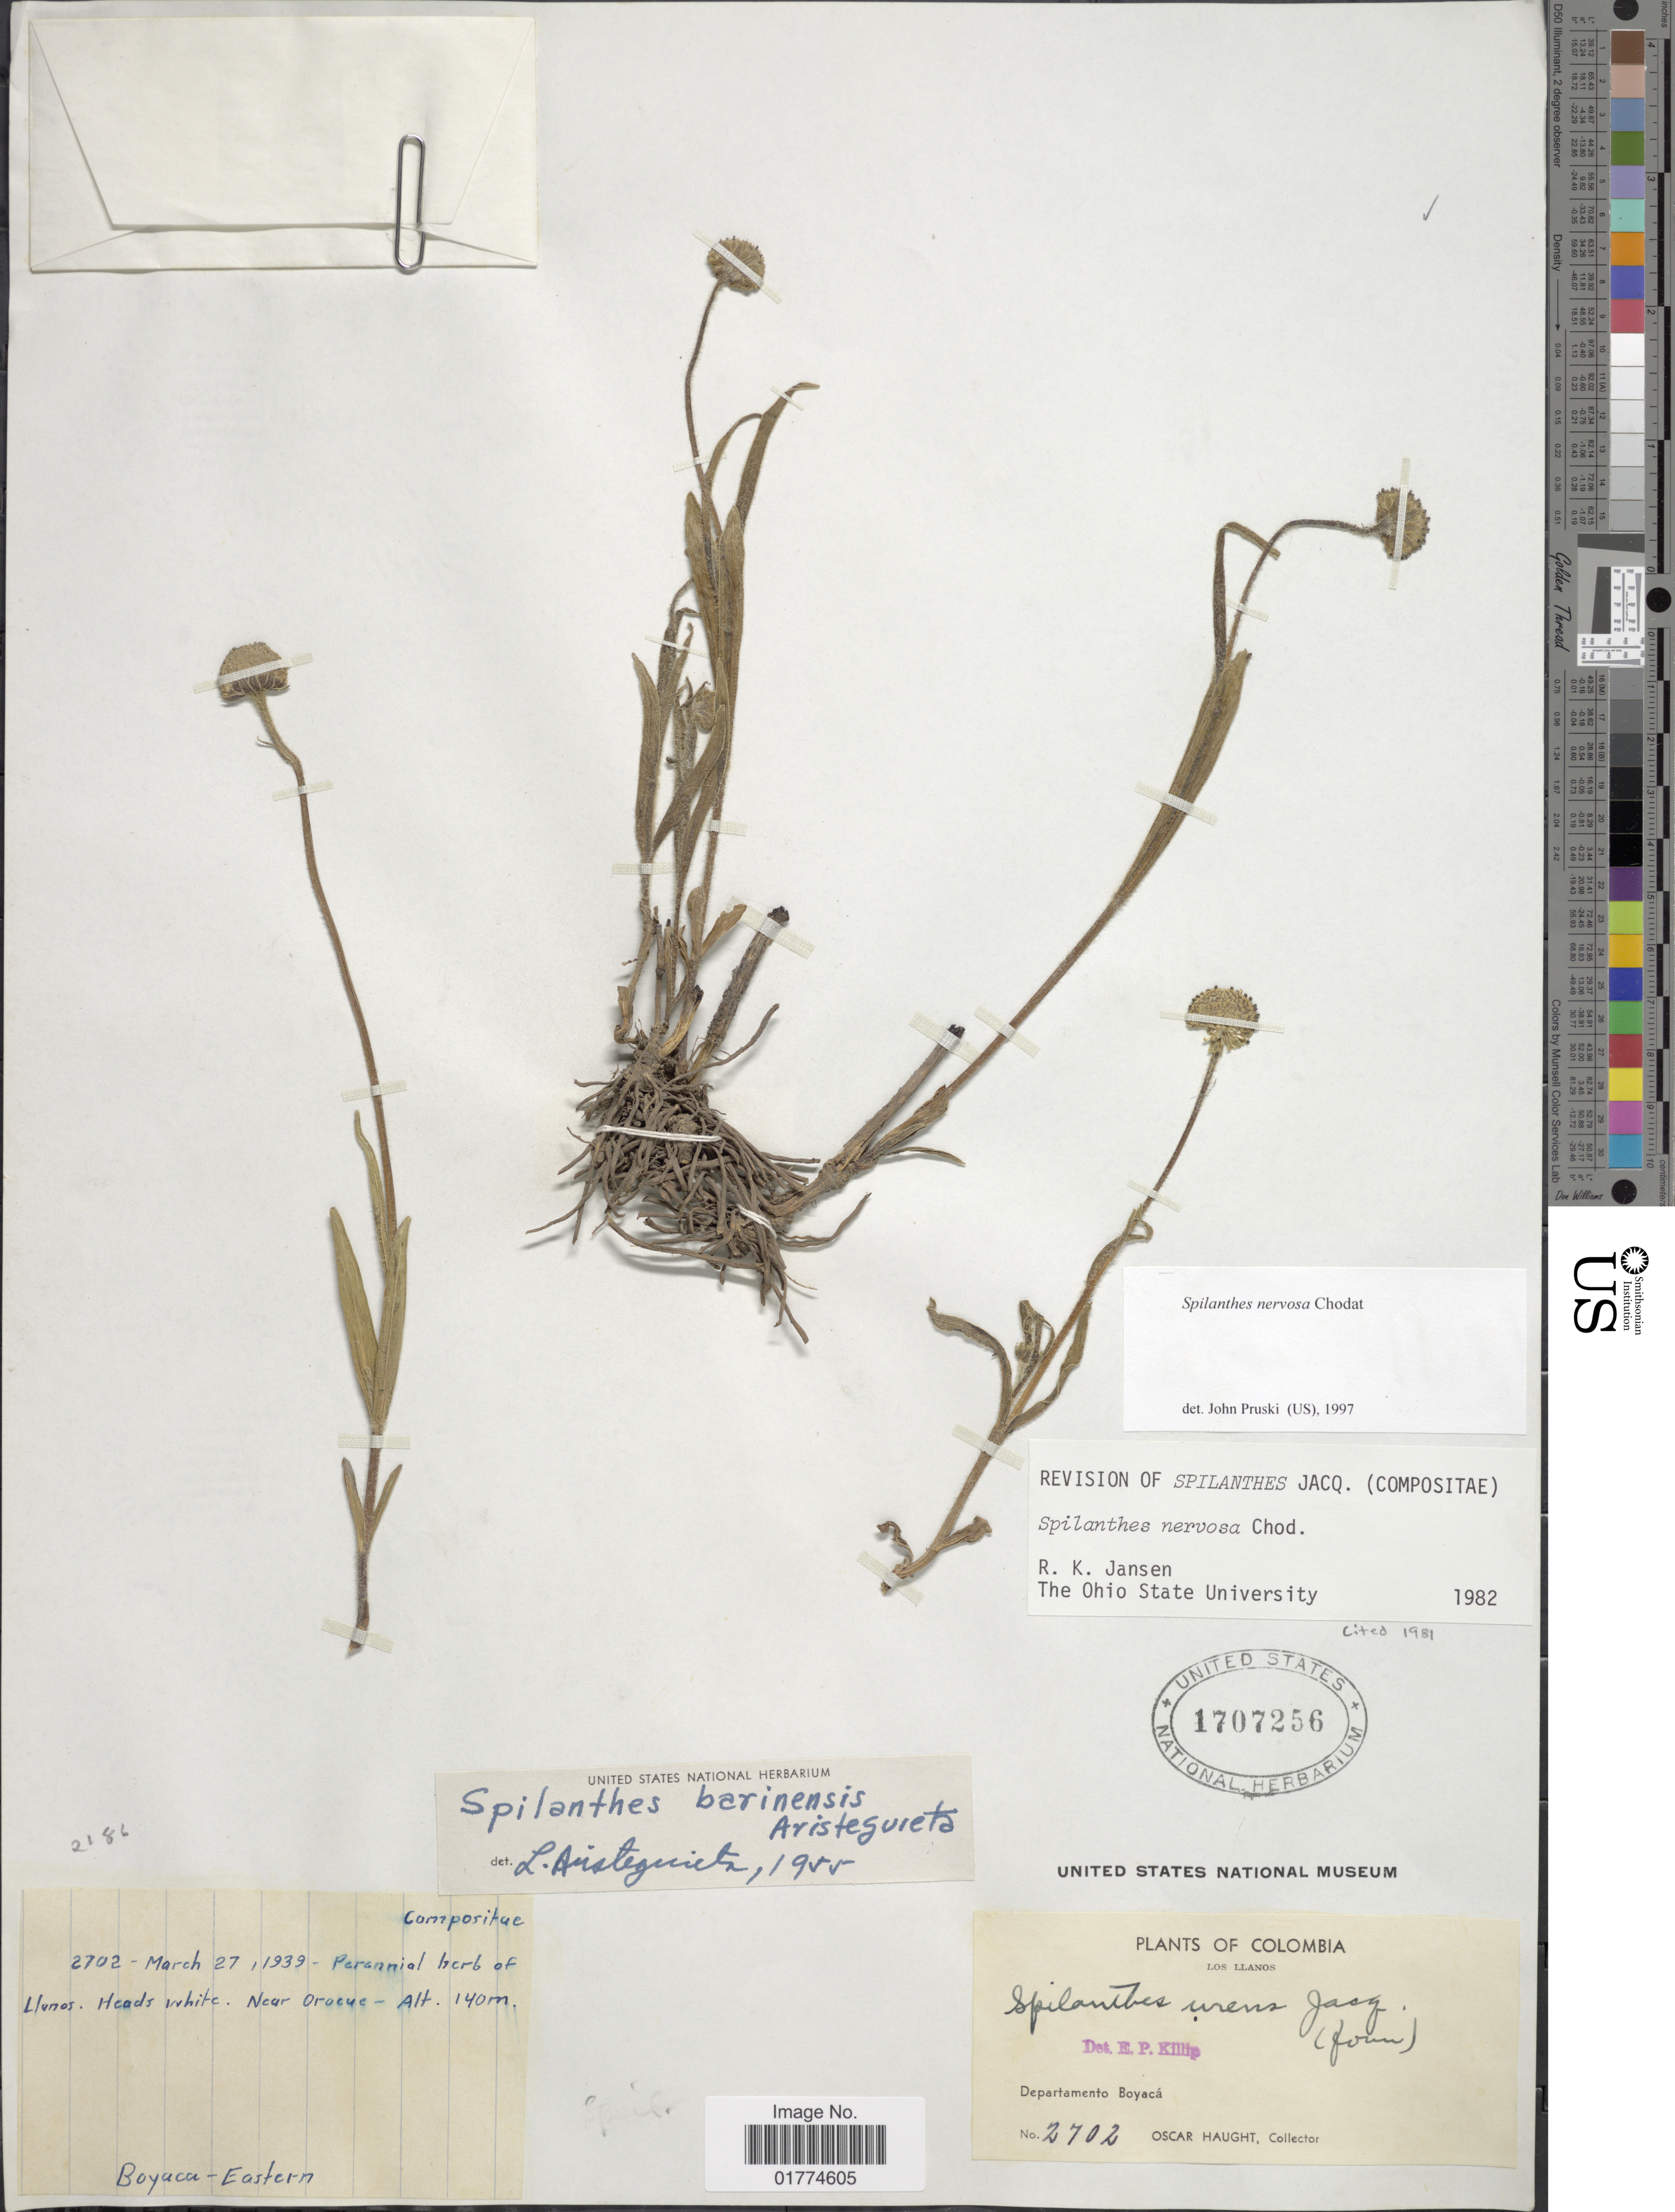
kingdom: Plantae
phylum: Tracheophyta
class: Magnoliopsida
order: Asterales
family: Asteraceae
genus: Spilanthes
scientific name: Spilanthes nervosa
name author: Chodat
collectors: O. Haught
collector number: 2702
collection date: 1939-03-27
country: Colombia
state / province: Boyacá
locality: Boyaca-Eastern. Los Llanos. near Orocue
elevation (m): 140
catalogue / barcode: US 1707256